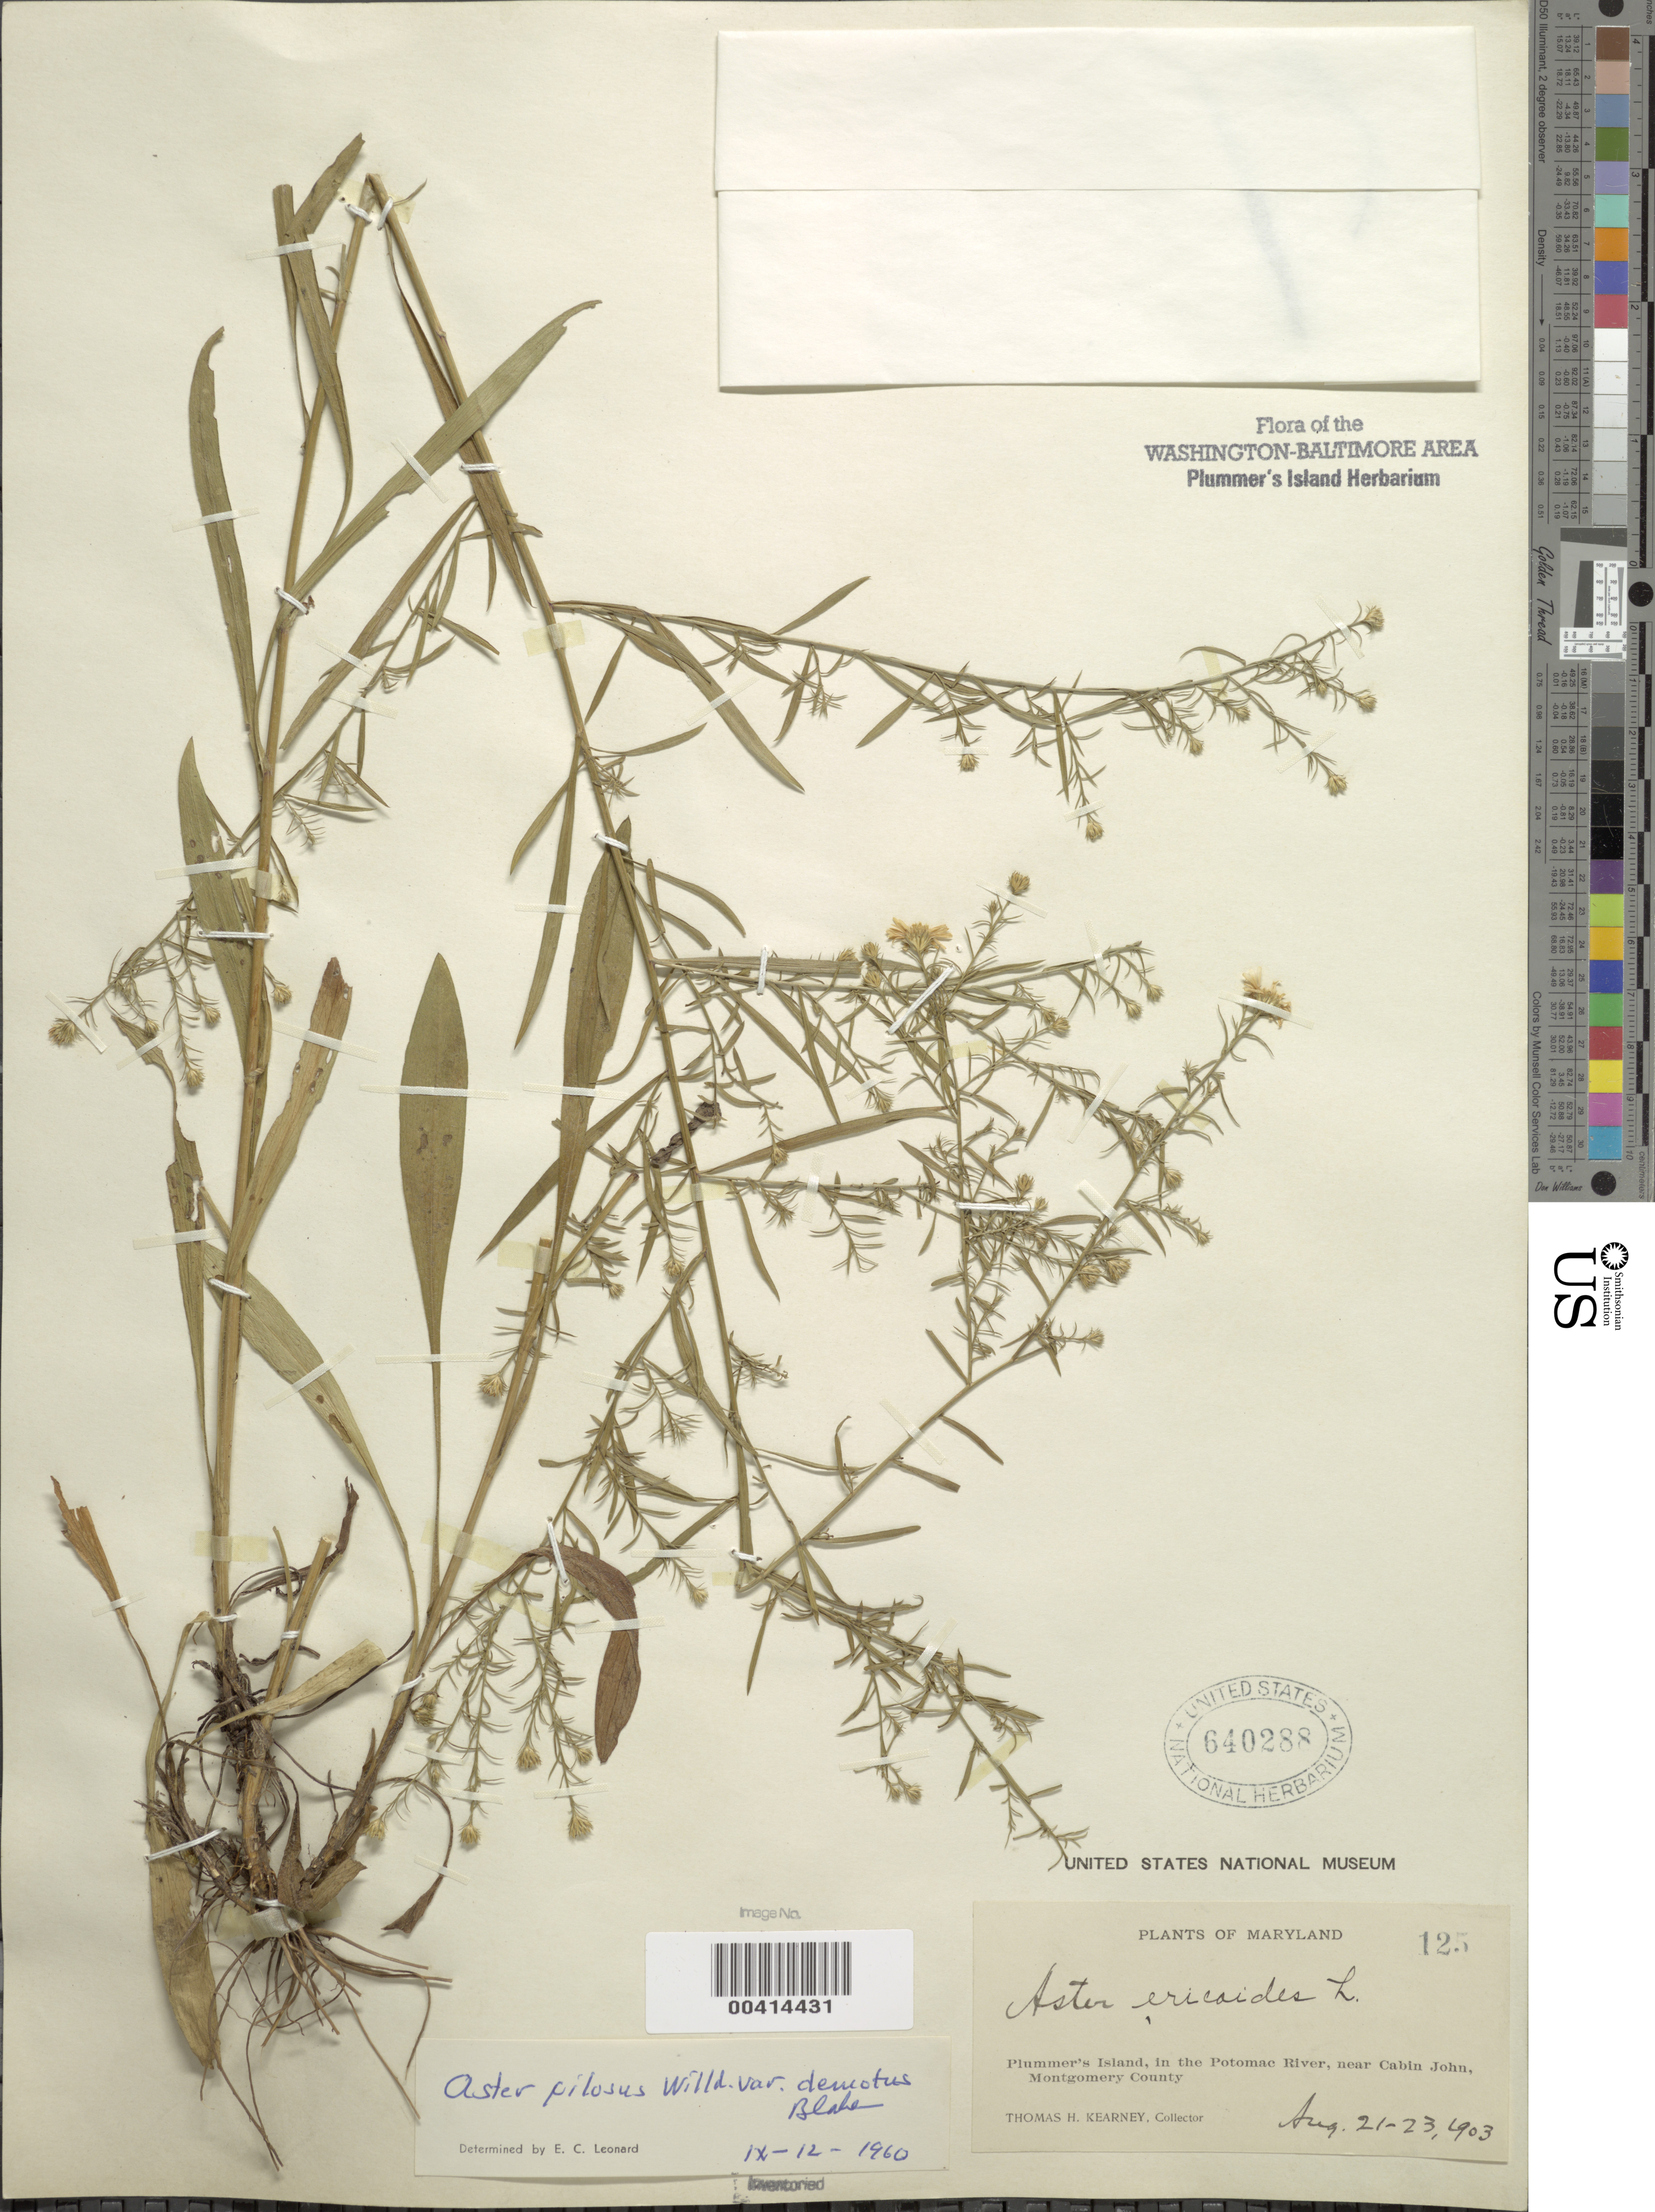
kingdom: Plantae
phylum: Tracheophyta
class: Magnoliopsida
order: Asterales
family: Asteraceae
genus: Symphyotrichum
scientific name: Symphyotrichum pilosum var. pringlei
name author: (A. Gray) G.L. Nesom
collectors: T. H. Kearney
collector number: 125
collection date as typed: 21 Aug 1903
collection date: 1903-08-21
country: United States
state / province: Maryland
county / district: Montgomery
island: Plummers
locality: Plummer's Island C. & O. Canal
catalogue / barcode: US 640288